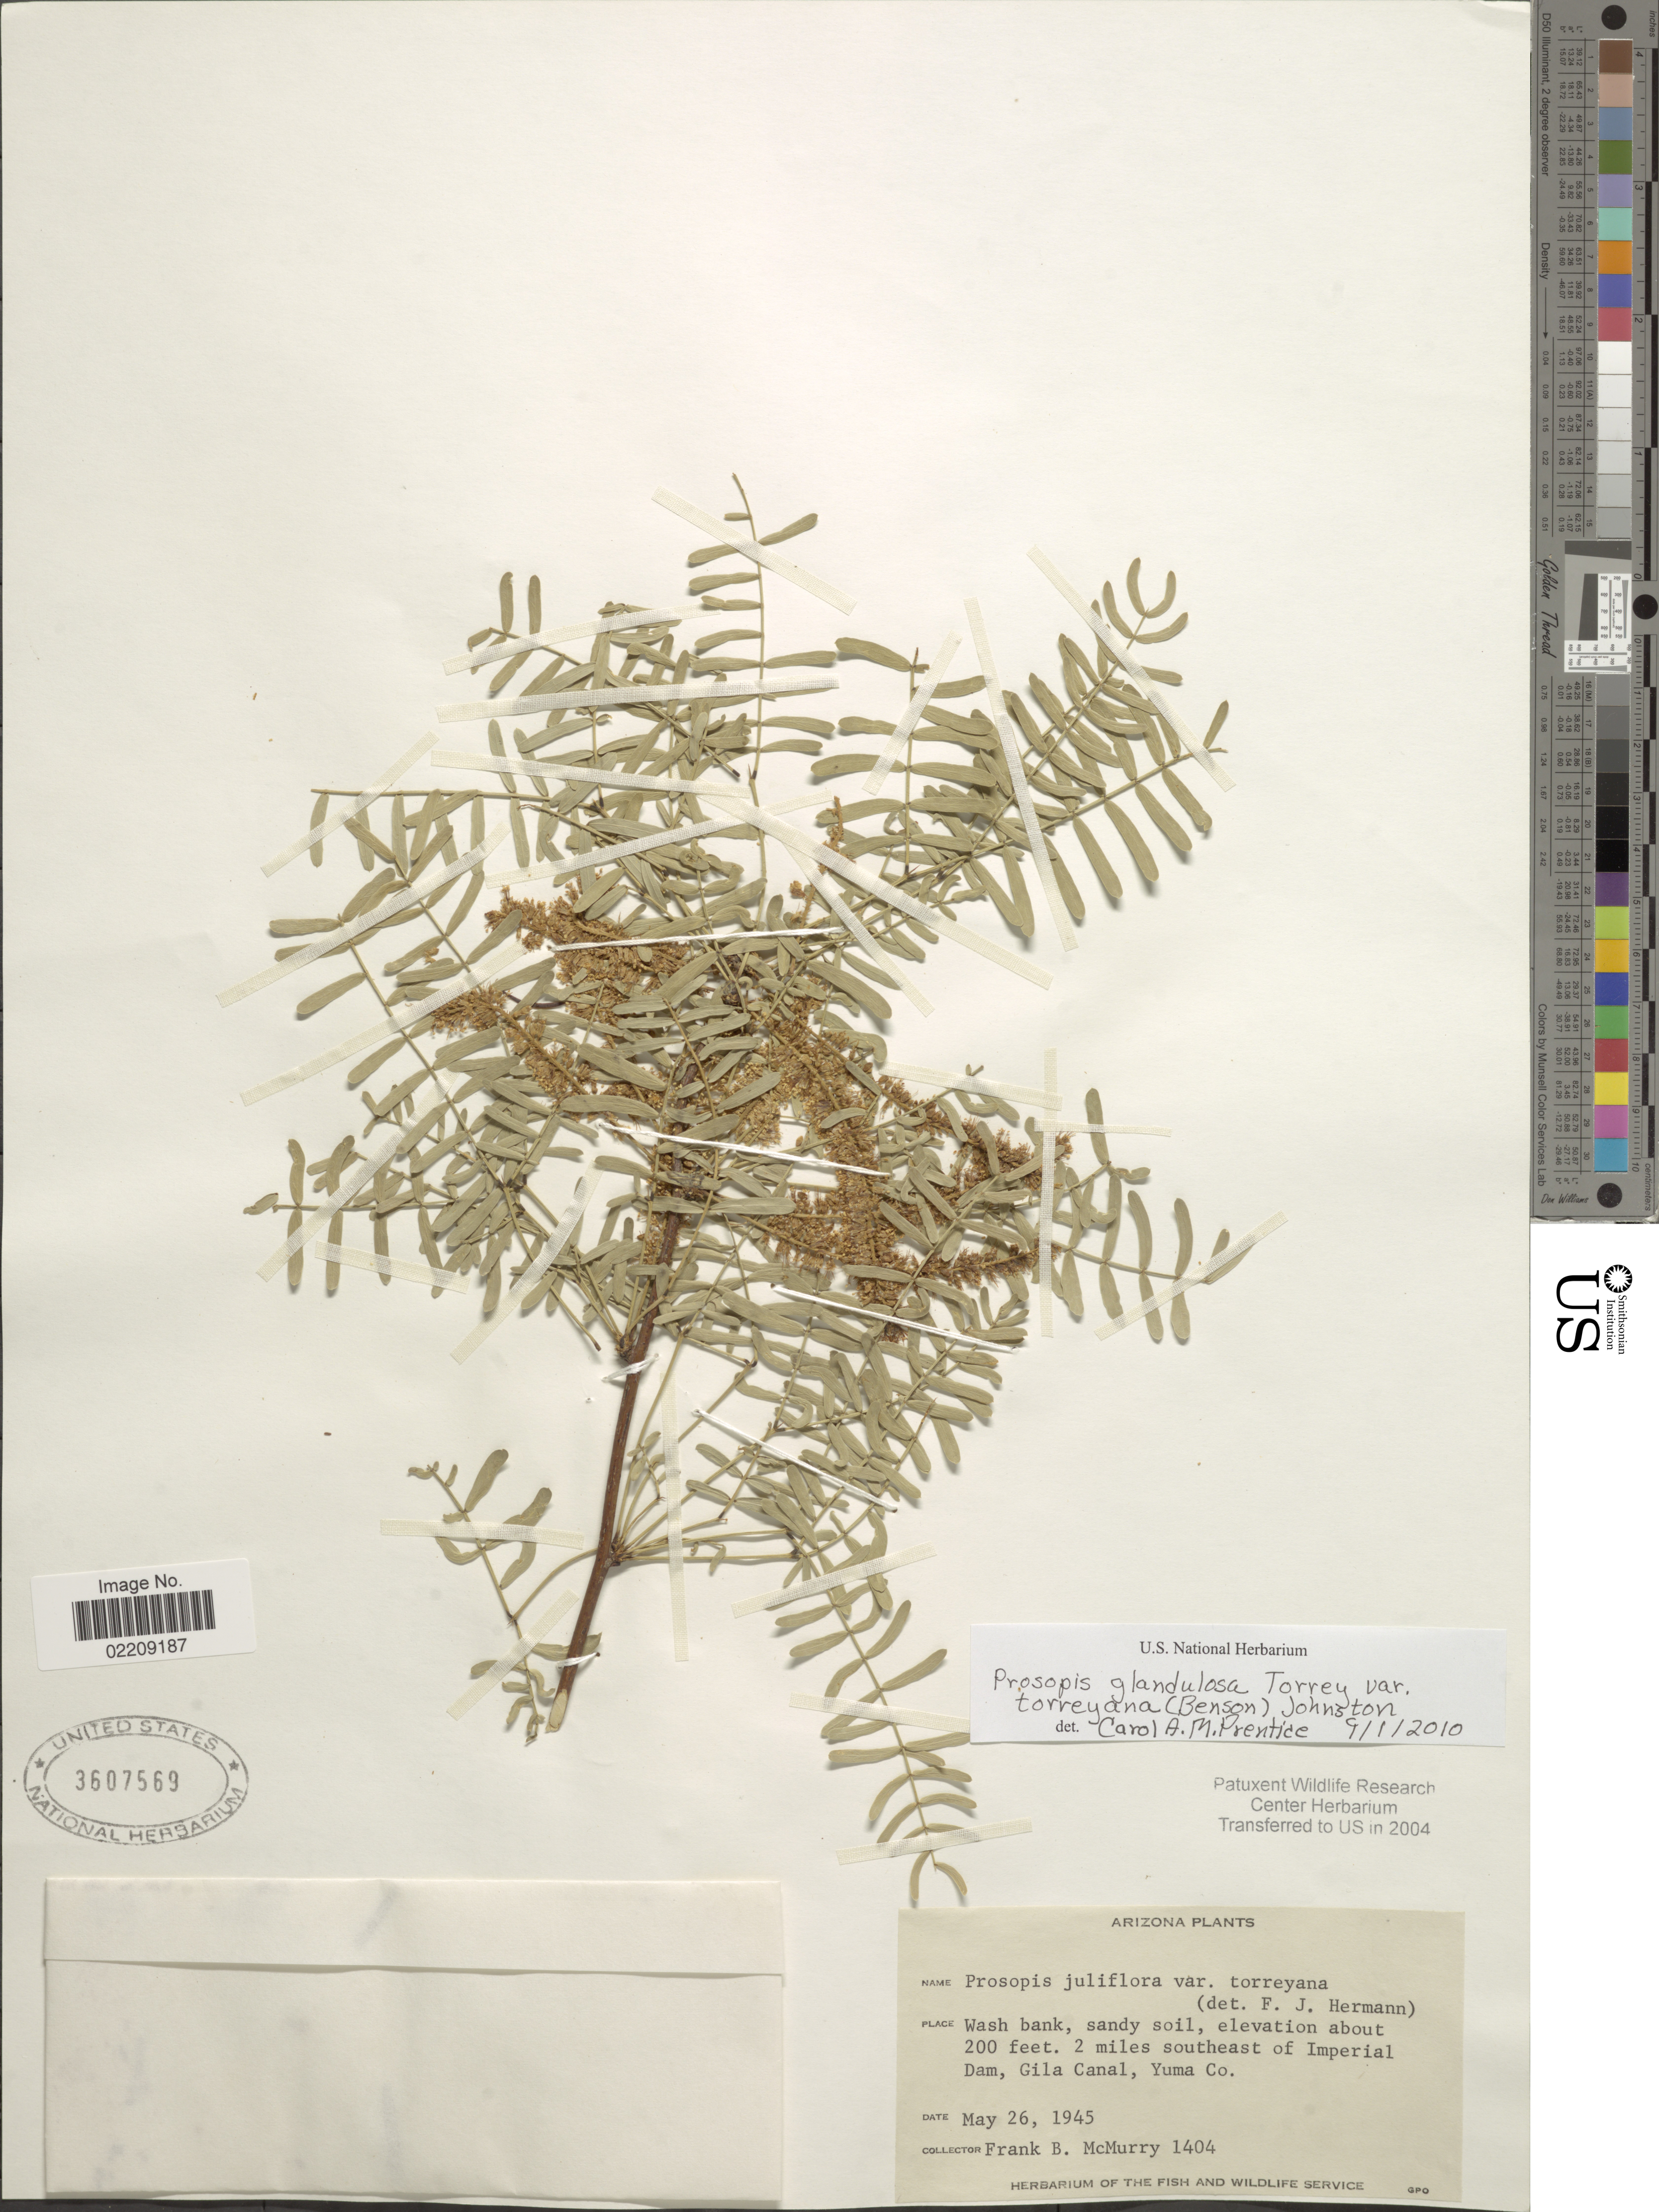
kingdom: Plantae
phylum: Tracheophyta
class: Magnoliopsida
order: Fabales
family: Fabaceae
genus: Neltuma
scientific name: Neltuma glandulosa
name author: (Torr.) Britton & Rose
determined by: Strong, Mark T., (BOT), Smithsonian Institution - National Museum of Natural History (UNITED STATES)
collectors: F. B. McMurry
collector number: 1404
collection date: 1945-05-26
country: United States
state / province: Arizona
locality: Wash bank, sandy soil, 2 miles southeast of Imperial Dam, Gila Canal, Yuma Co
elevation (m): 61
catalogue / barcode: US 3607569